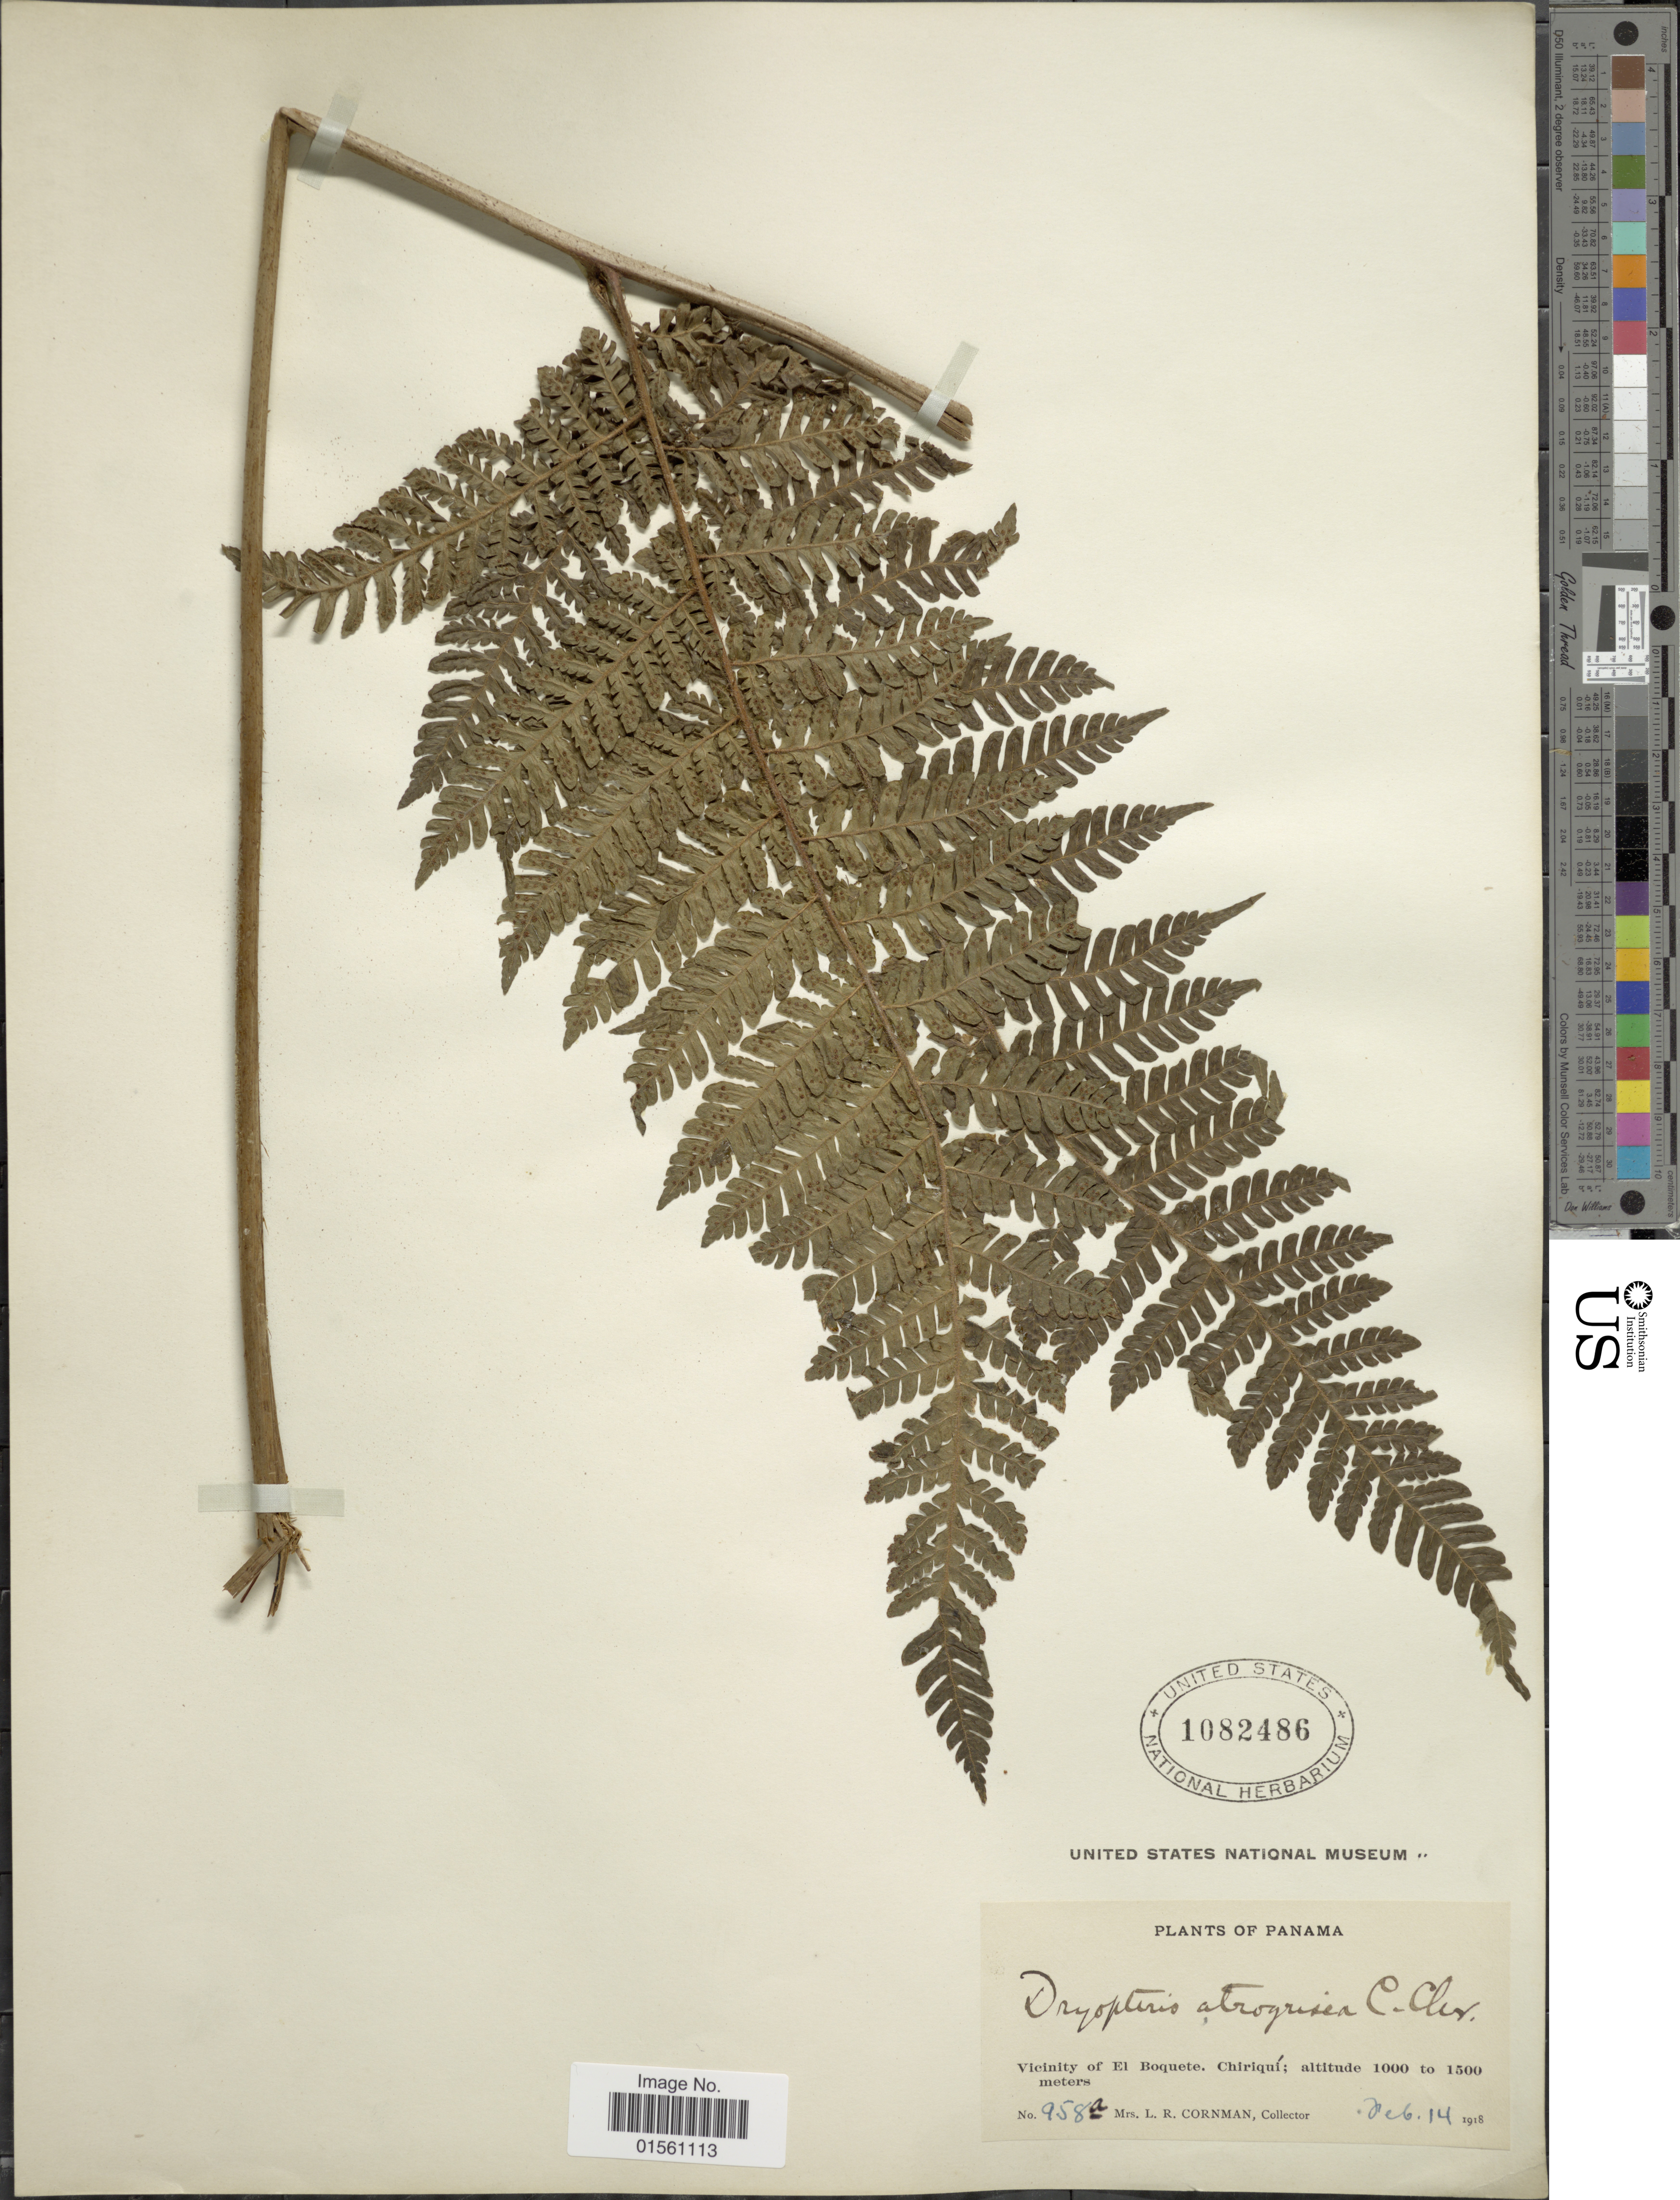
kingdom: Plantae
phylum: Tracheophyta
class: Polypodiopsida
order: Polypodiales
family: Dryopteridaceae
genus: Megalastrum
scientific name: Megalastrum atrogriseum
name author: (C. Chr.) A.R. Sm. & R.C. Moran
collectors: L. Cornman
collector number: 958a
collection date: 1918-02-14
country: Panama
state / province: Chiriqui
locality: Vicinity of El Boquete, Chiriqui, Panama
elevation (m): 1000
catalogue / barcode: US 1082486